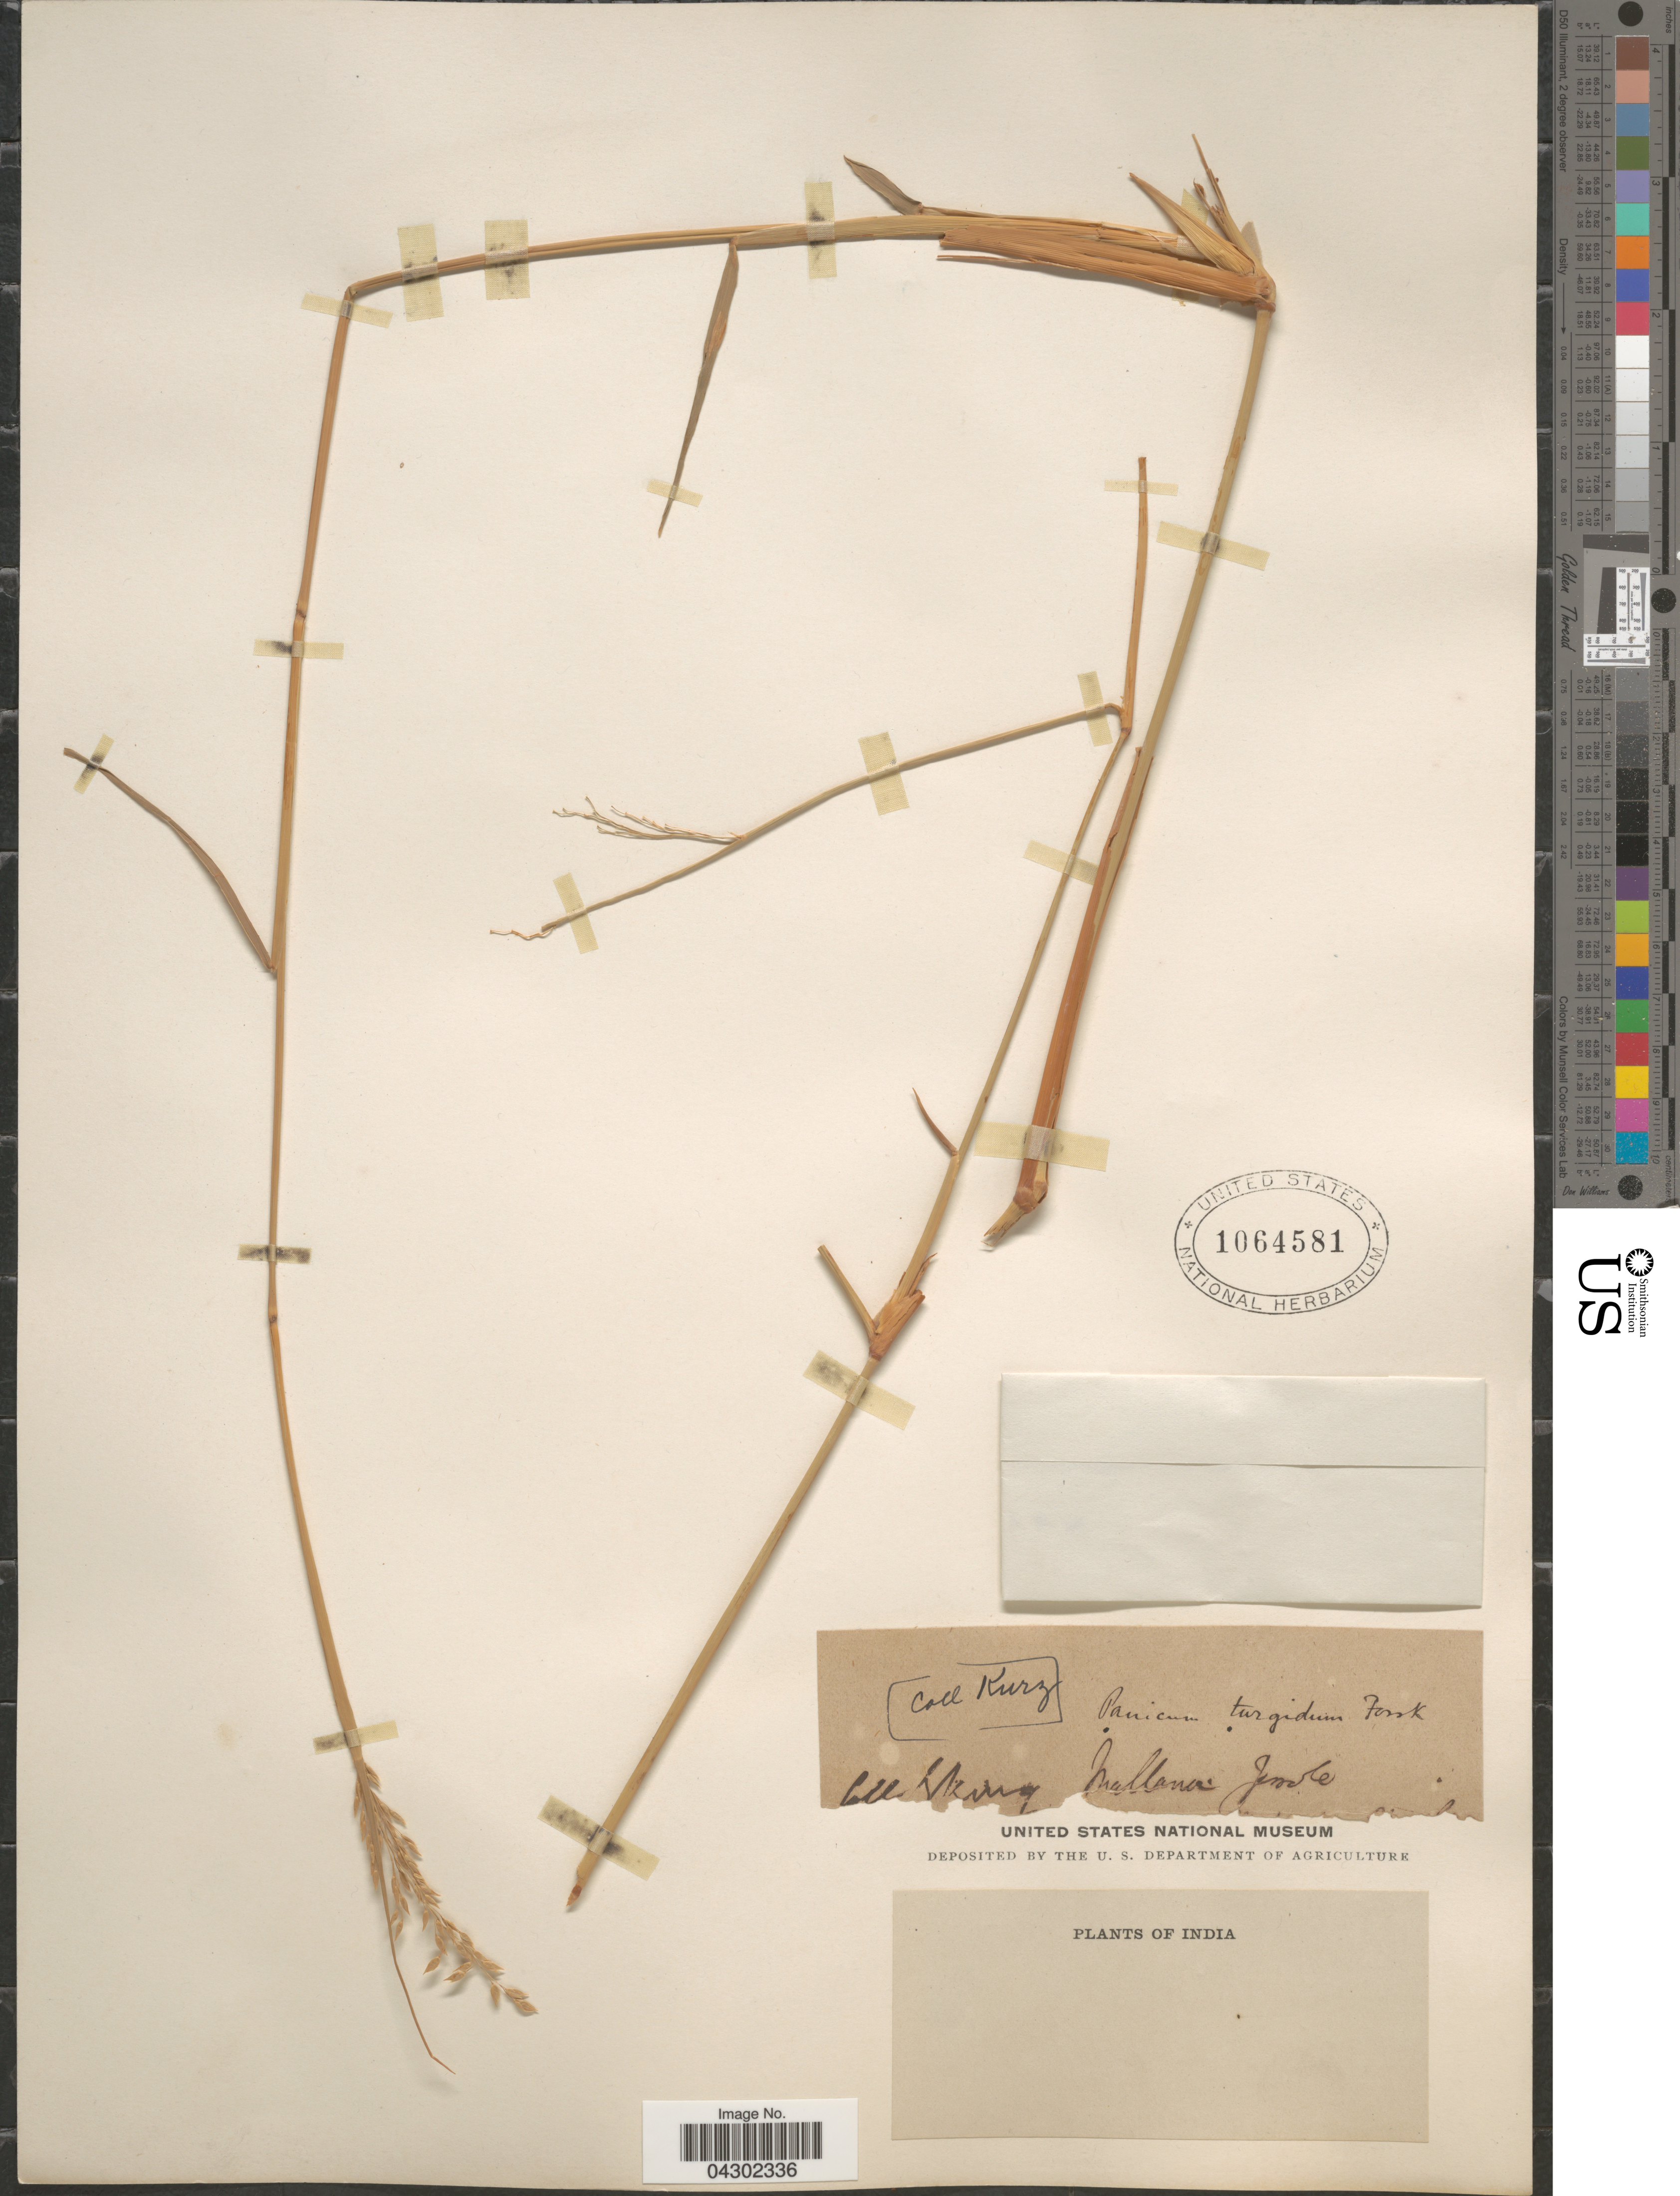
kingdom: Plantae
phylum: Tracheophyta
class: Liliopsida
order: Poales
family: Poaceae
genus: Panicum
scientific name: Panicum turgidum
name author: Forssk.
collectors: -- Kurz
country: India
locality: [illegible text].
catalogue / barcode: US 1064581